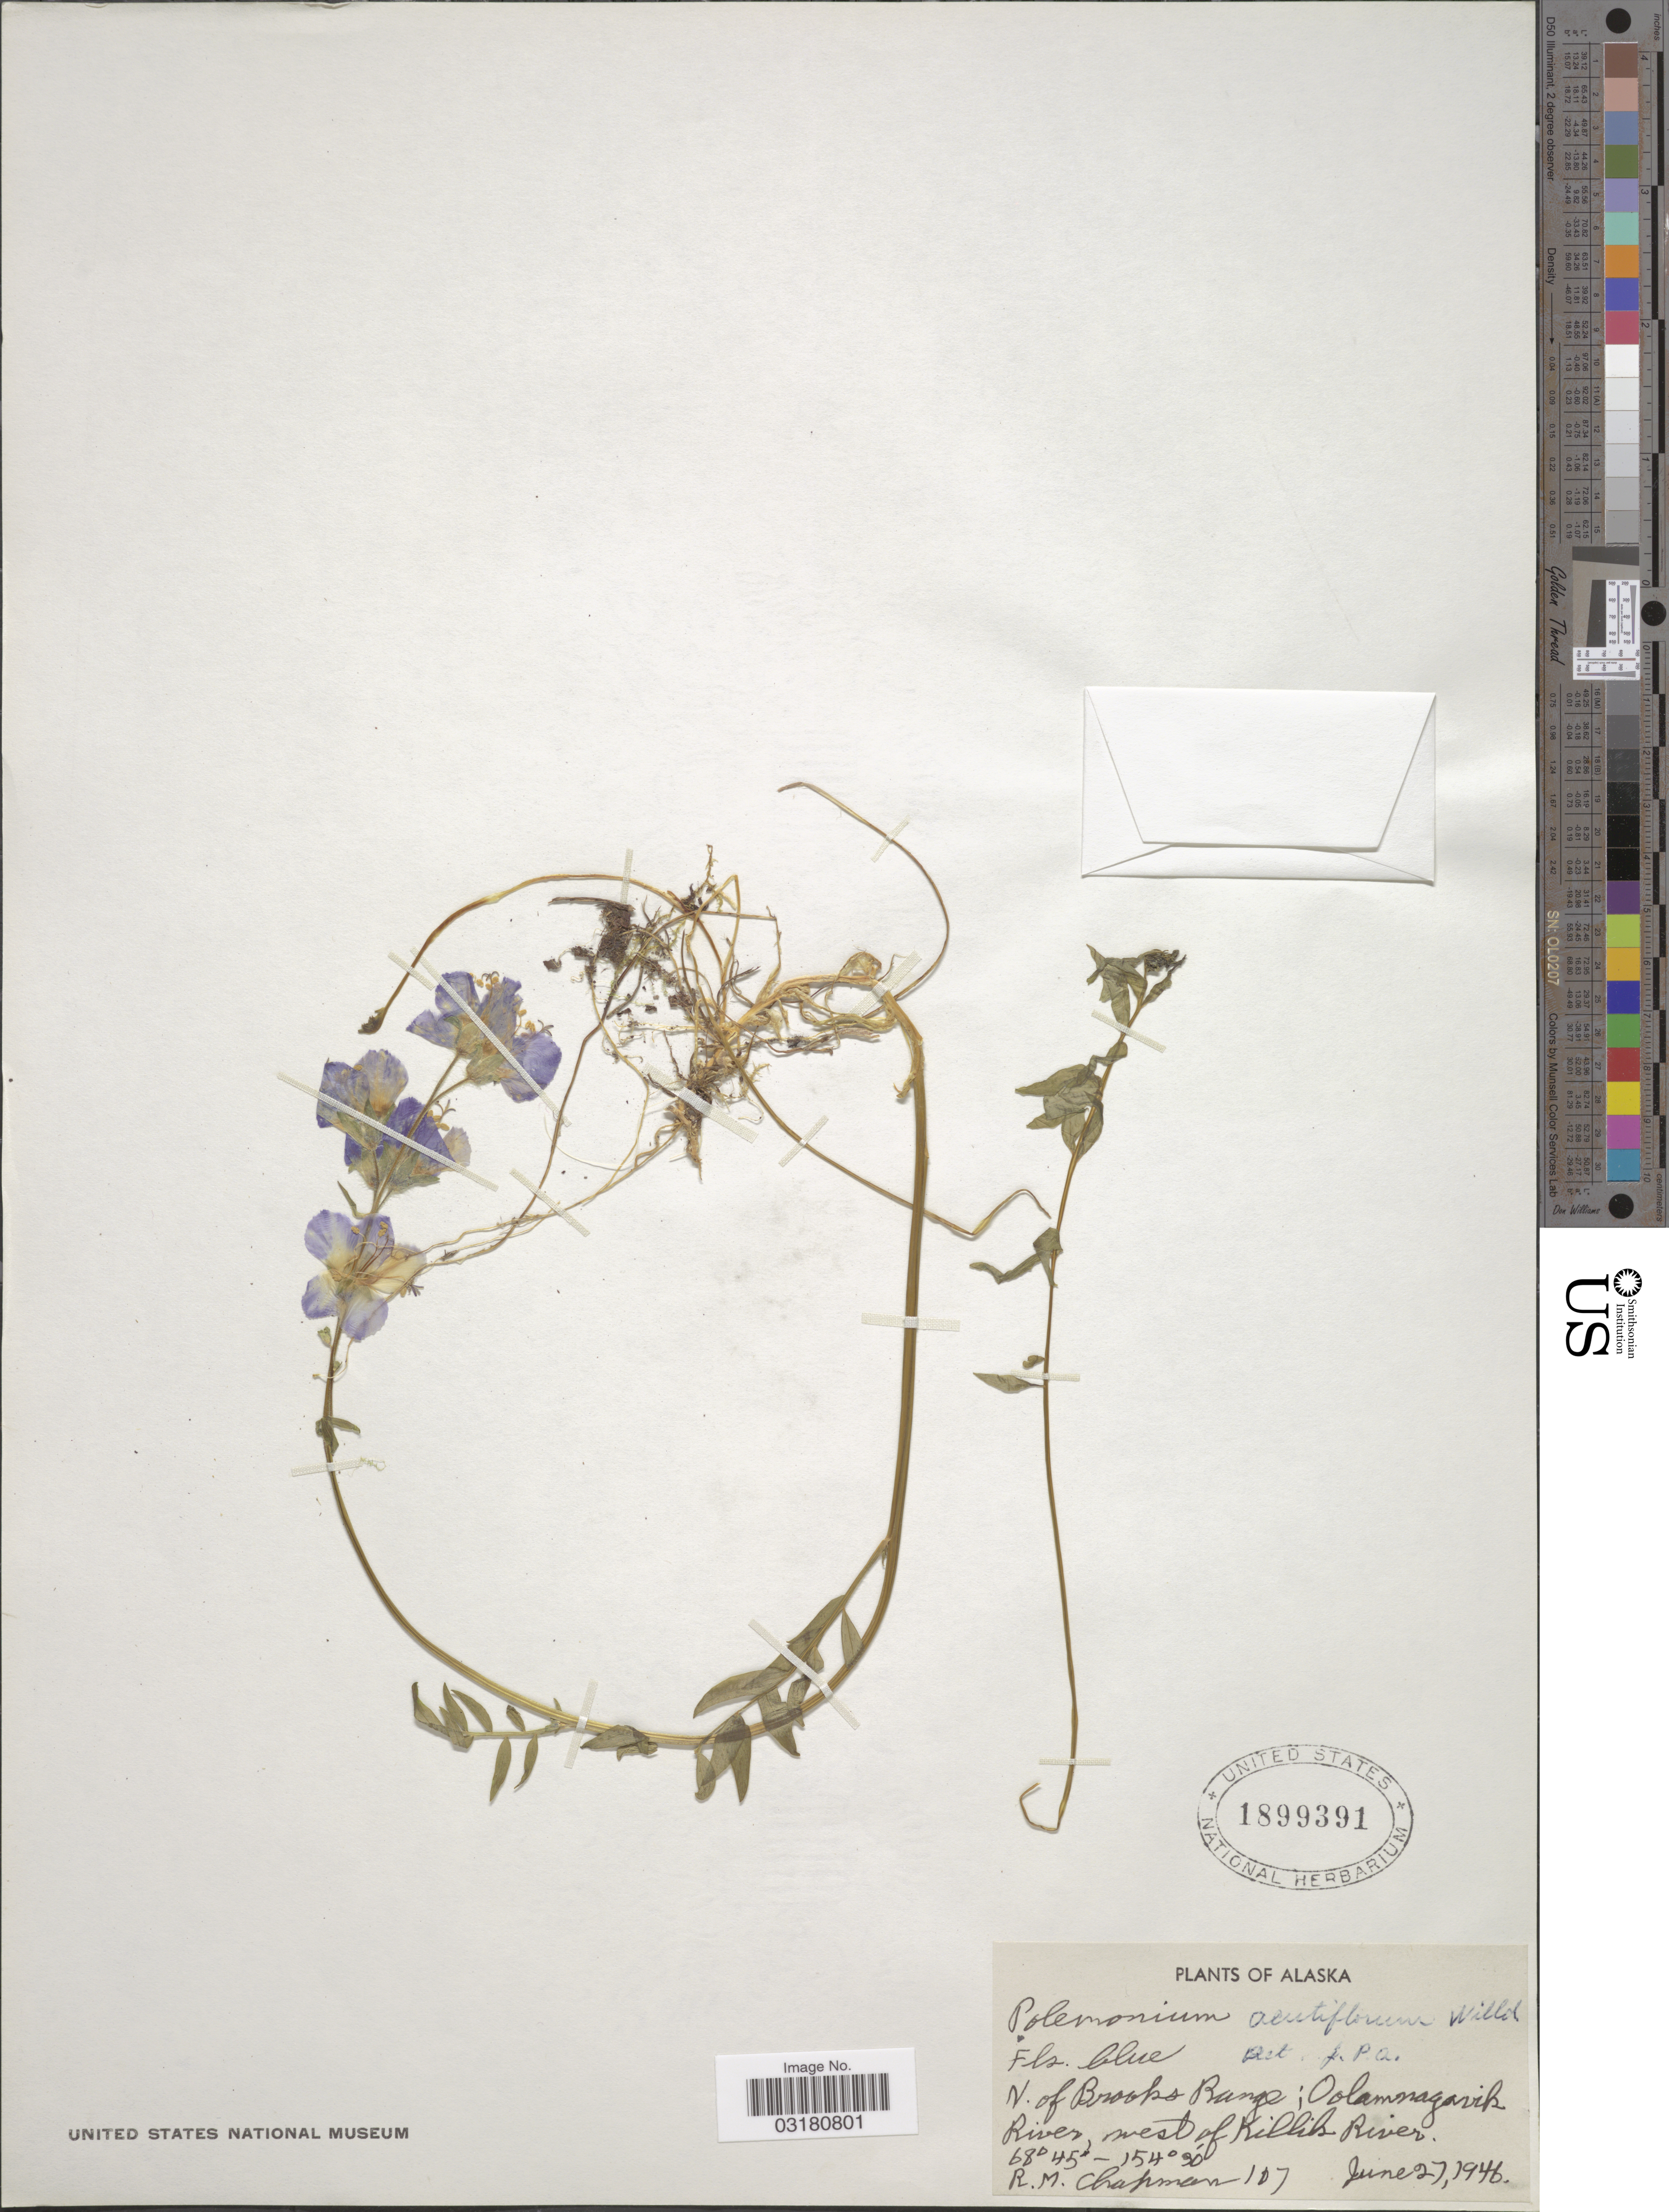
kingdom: Plantae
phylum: Tracheophyta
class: Magnoliopsida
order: Ericales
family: Polemoniaceae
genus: Polemonium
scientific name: Polemonium acutiflorum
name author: Willd. ex Roem. & Schult.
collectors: R. M. Chapman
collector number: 107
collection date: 1946-06-27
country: United States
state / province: Alaska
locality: N. of Brooks Range; Oolamnagavik River, west of Killik River.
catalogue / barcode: US 1899391